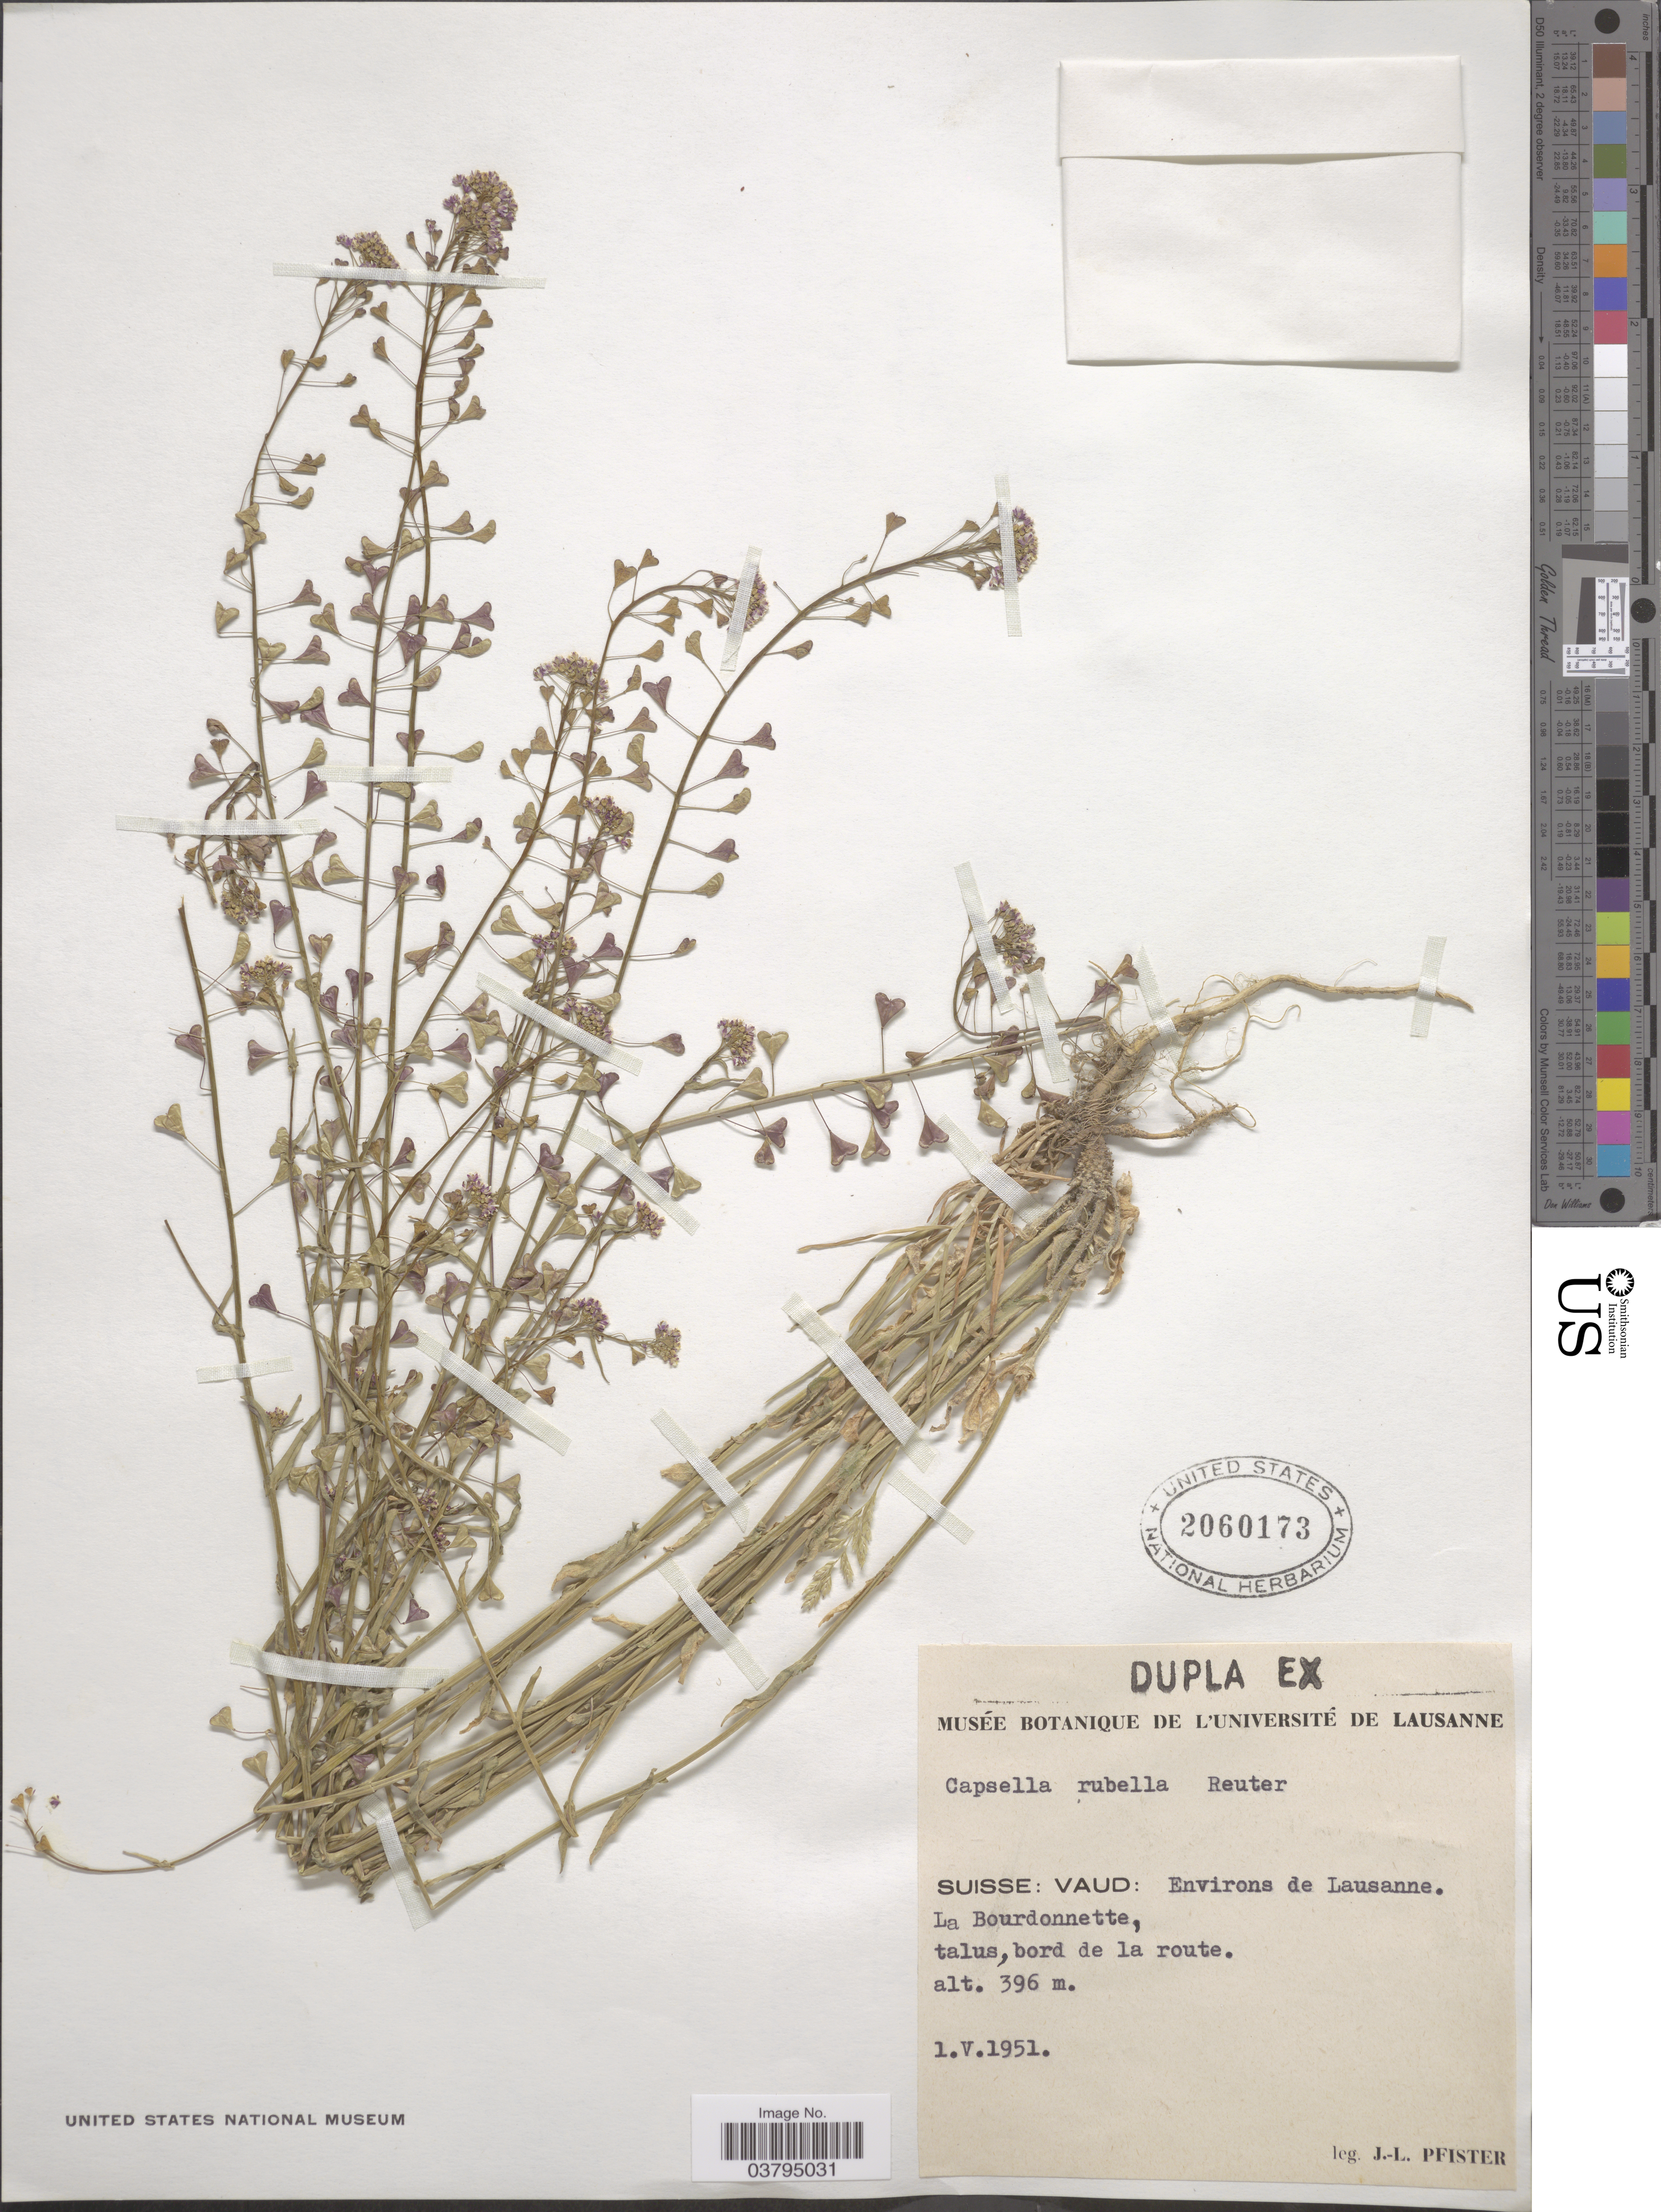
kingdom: Plantae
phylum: Tracheophyta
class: Magnoliopsida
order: Brassicales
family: Brassicaceae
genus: Capsella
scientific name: Capsella rubella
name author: Reut.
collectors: J. Pfister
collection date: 1951-05-01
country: Switzerland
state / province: Vaud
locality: Suisse: Vaud: Environs de Lausanne. La Bourdonnette.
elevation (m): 396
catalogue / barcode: US 2060173